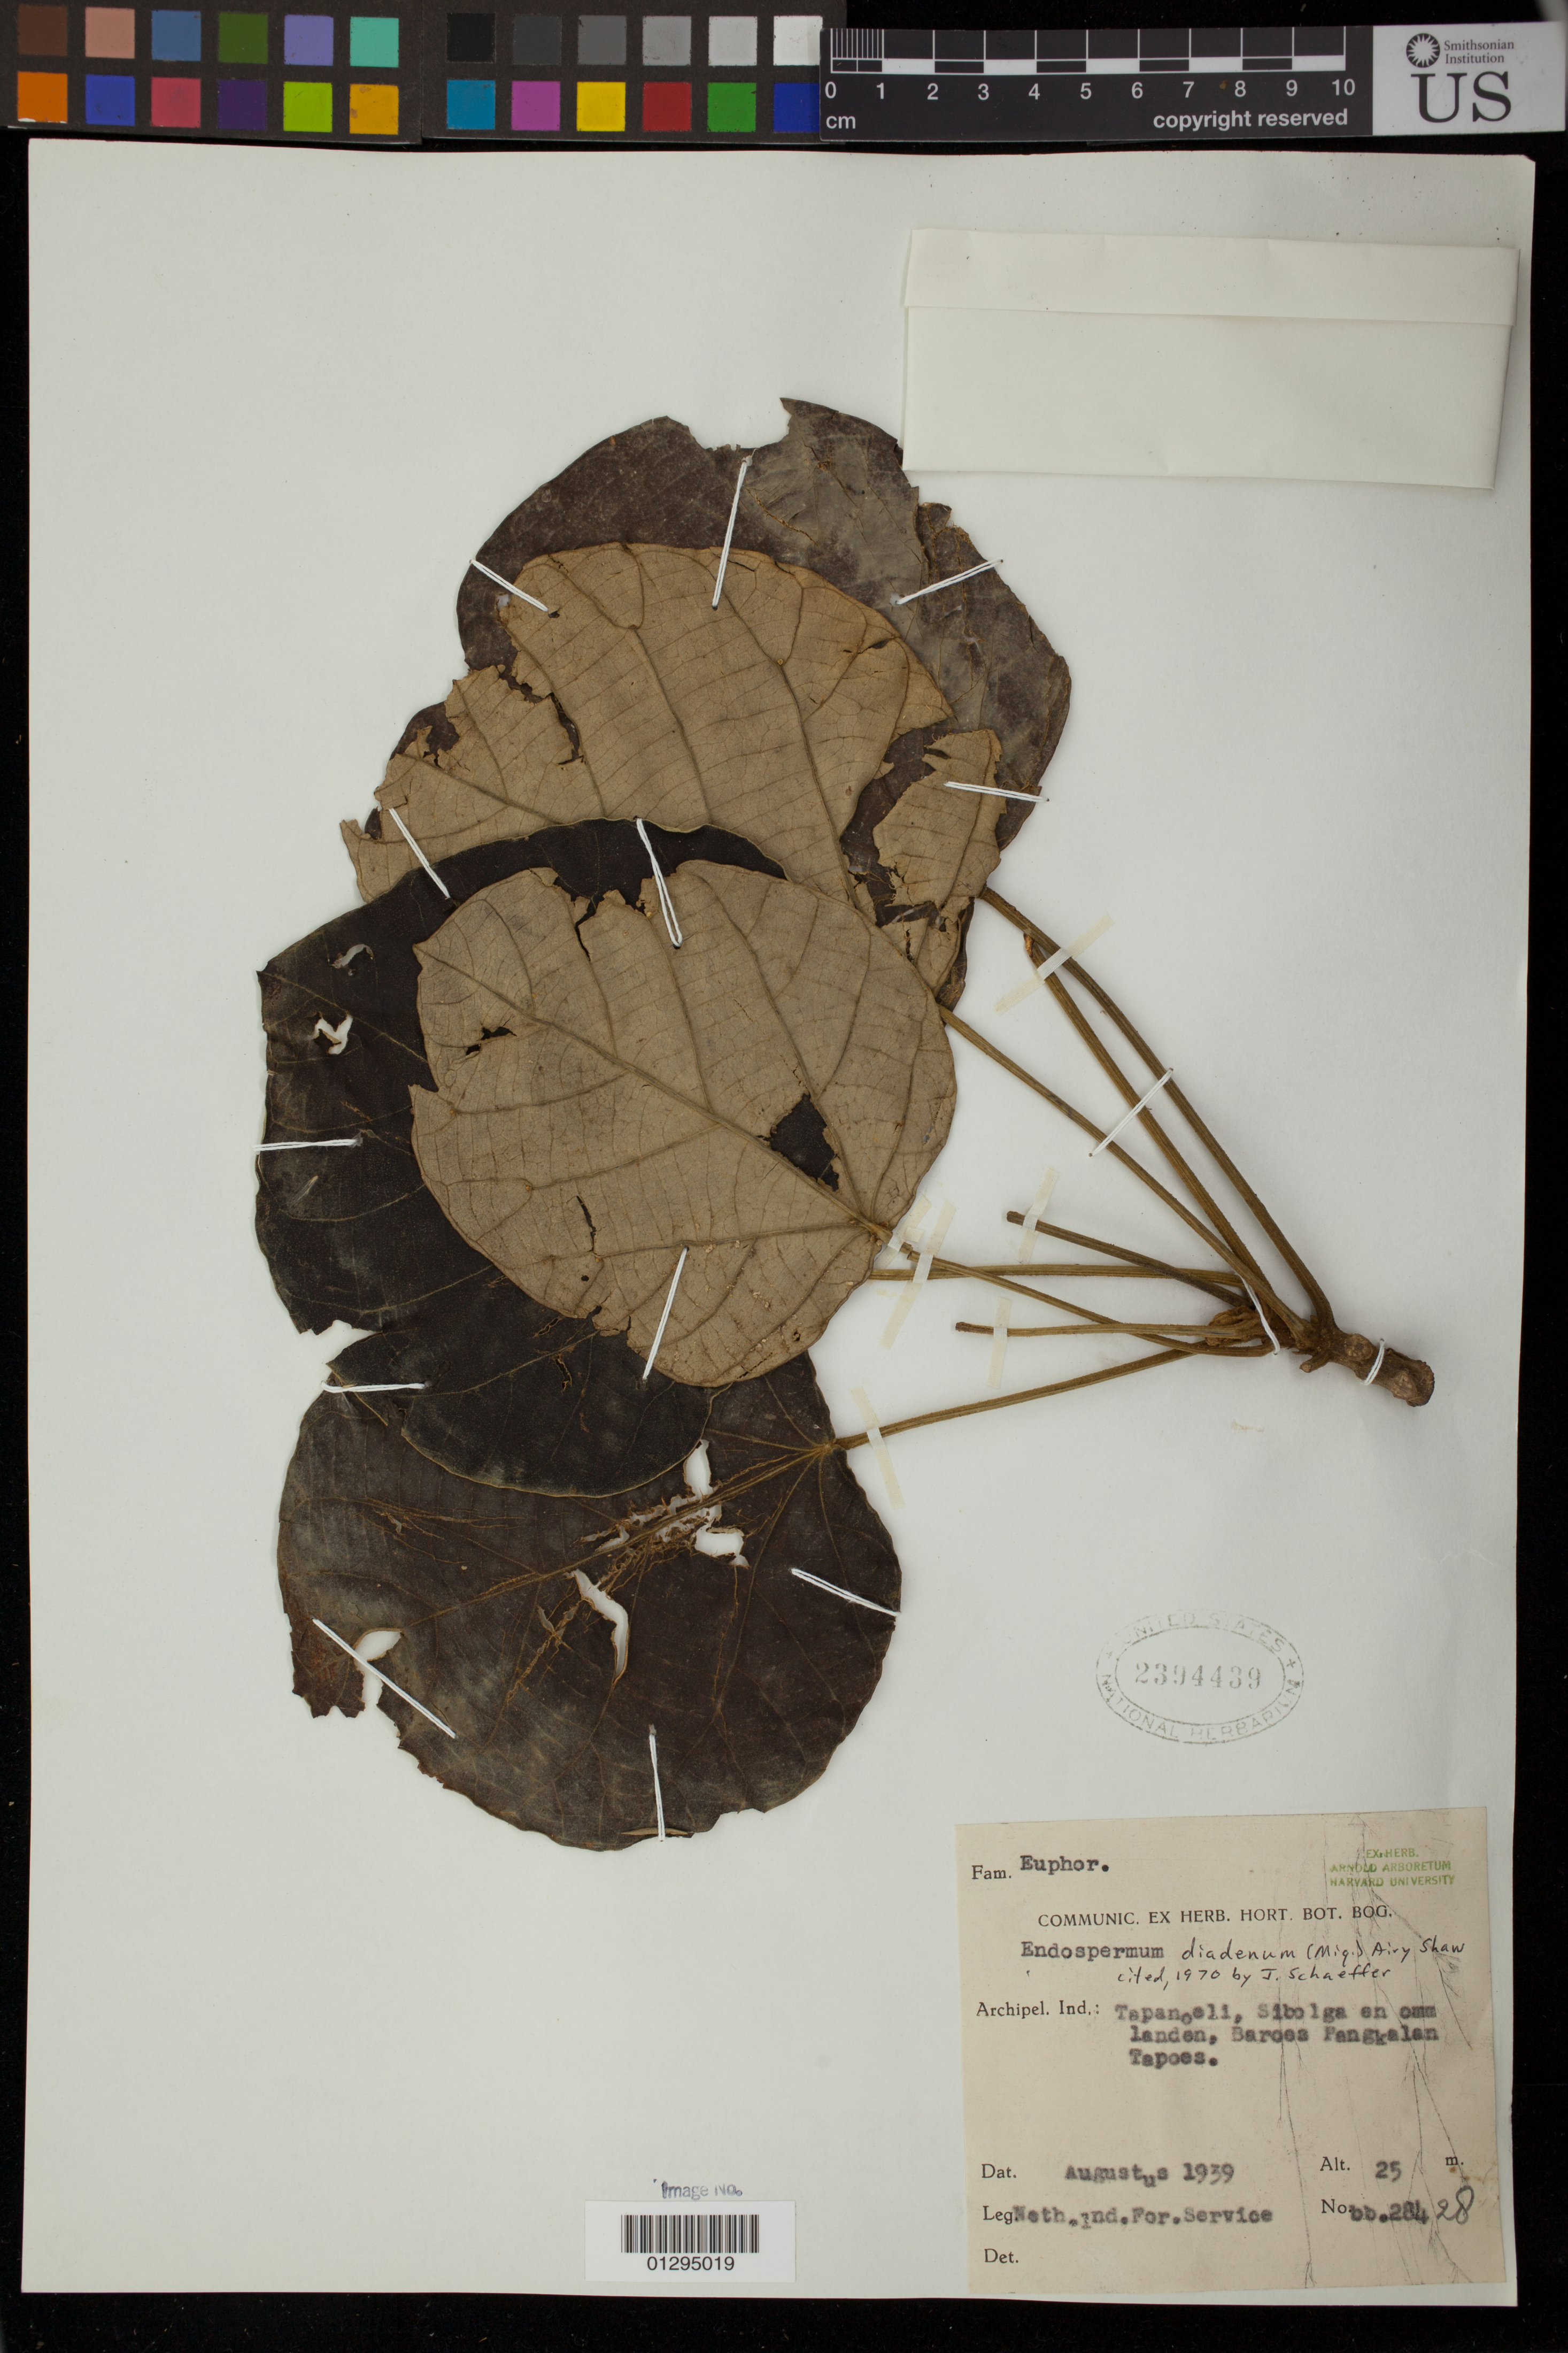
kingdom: Plantae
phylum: Tracheophyta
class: Magnoliopsida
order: Malpighiales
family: Euphorbiaceae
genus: Endospermum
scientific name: Endospermum diadenum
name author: (Miq.) Airy Shaw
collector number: bb 284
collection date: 1939-08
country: Indonesia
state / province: Sumatra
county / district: Sumatera Utara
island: Sumatra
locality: Tapanuli, Sibolga en omm landen, Baroes Pangkalan Tapoes.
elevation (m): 25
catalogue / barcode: US 2394439